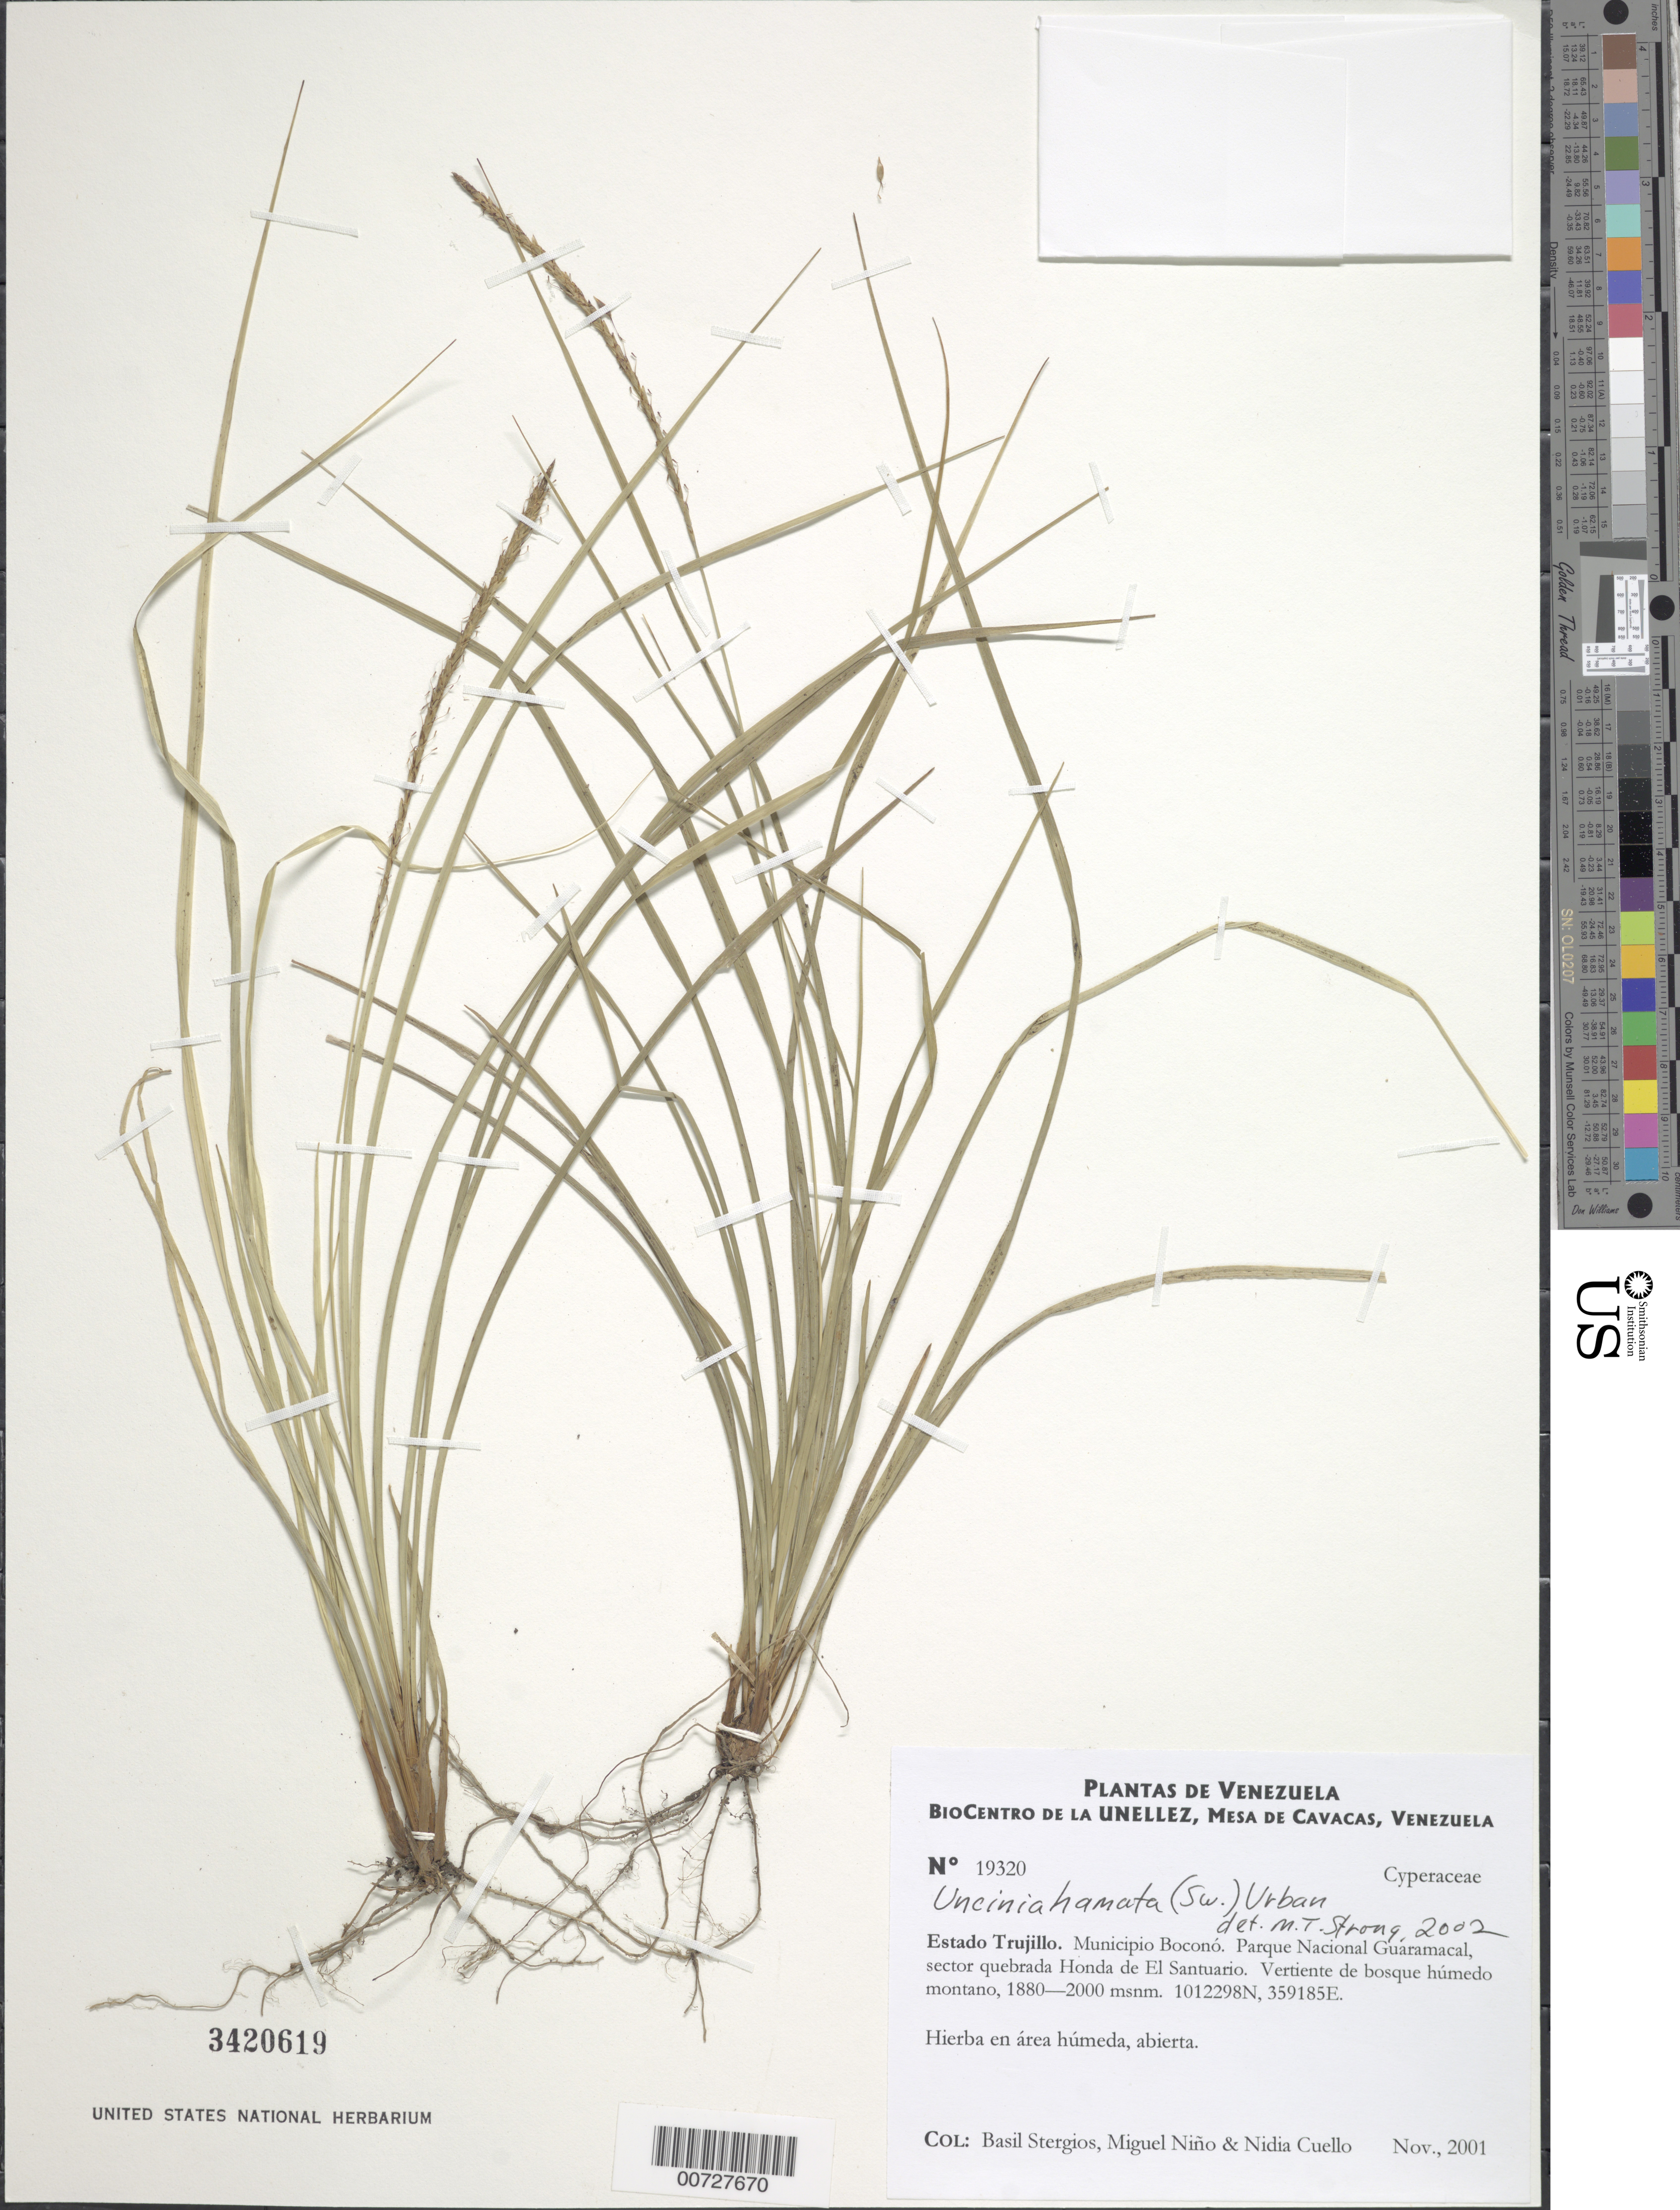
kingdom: Plantae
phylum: Tracheophyta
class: Liliopsida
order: Poales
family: Cyperaceae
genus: Carex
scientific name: Carex hamata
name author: Sw.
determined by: Strong, M. T., (US), Smithsonian Institution - National Museum of Natural History (UNITED STATES)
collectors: B. G. Stergios, S. M. Niño & N. L. Cuello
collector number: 19320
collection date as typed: Nov 2001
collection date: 2001-11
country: Venezuela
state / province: Trujillo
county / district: Boconó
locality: Parque Nacional Guaramacal. Sector quebrada Honda de El Santuario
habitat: Vertiente de bosque húmedo montano.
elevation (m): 1880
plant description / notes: PORT, US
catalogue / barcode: US 3420619